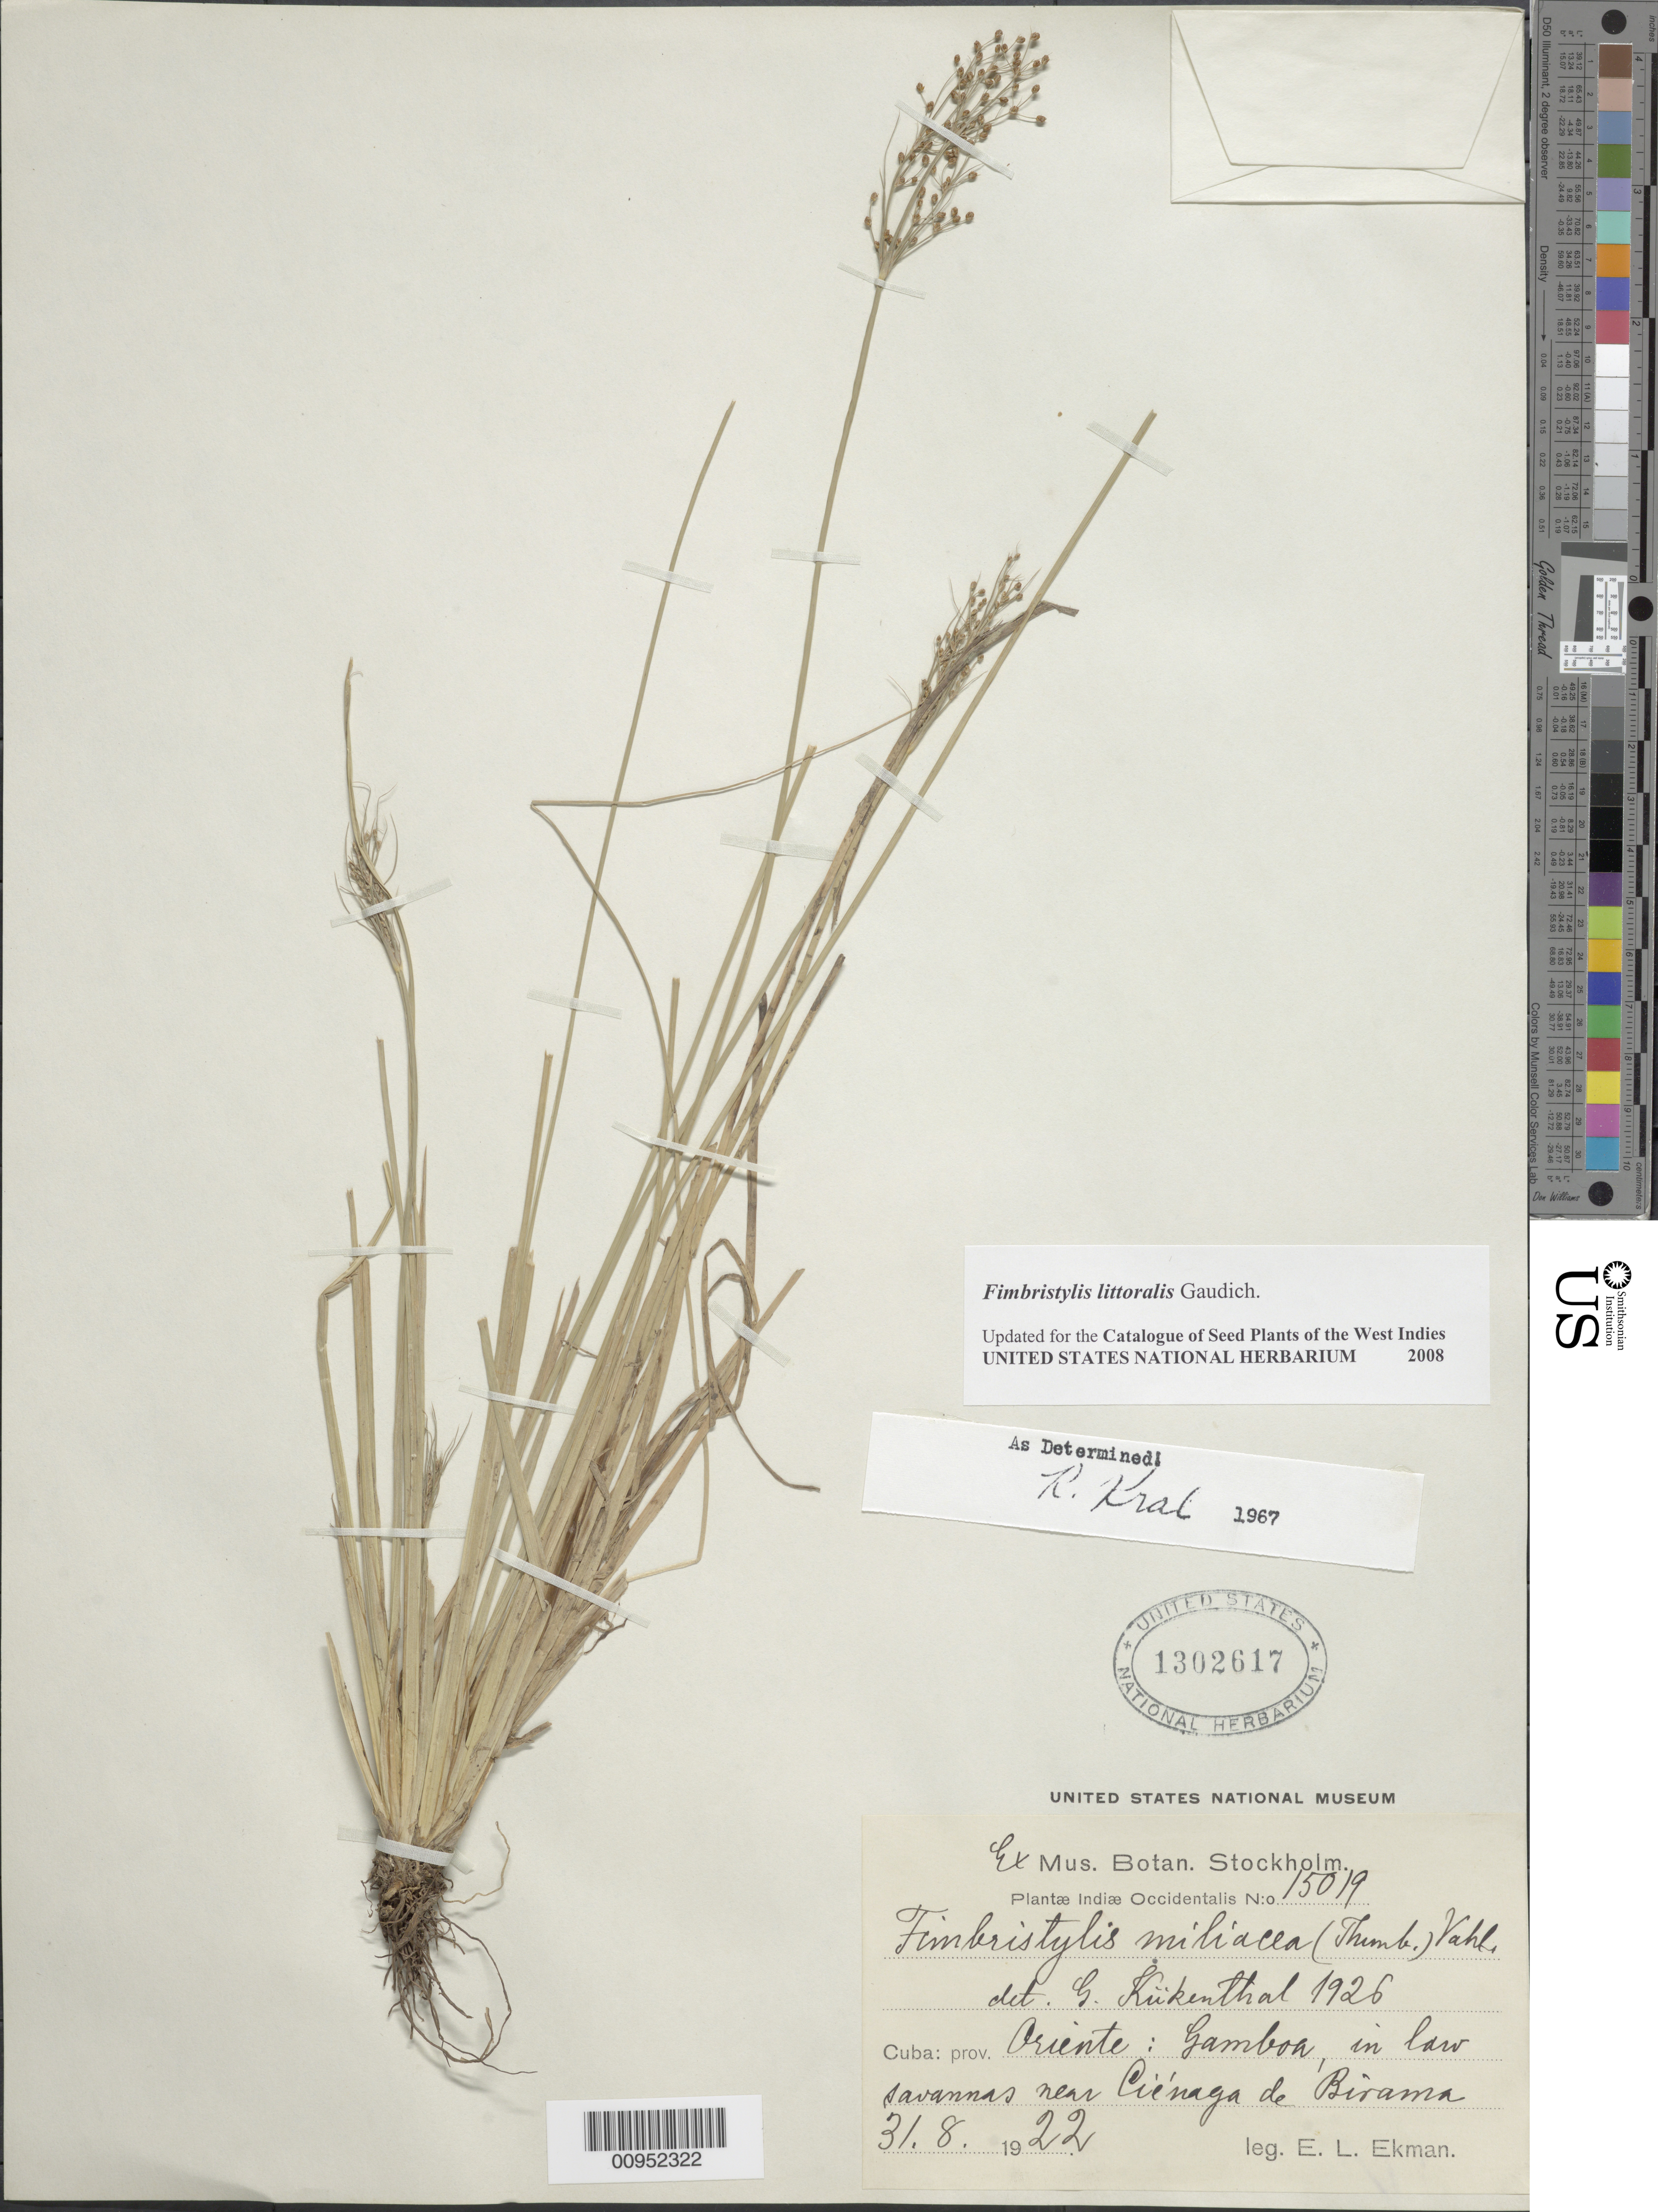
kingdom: Plantae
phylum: Tracheophyta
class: Liliopsida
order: Poales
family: Cyperaceae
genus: Fimbristylis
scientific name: Fimbristylis littoralis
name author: Gaudich.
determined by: Strong, M. T., (US), Smithsonian Institution - National Museum of Natural History (UNITED STATES)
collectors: E. L. Ekman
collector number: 15019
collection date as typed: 31 Aug 1922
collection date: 1922-08-31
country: Cuba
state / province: Oriente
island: Cuba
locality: Gamboa, in low savannas near Ciénaga de Birama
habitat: In low savannas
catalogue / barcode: US 1302617